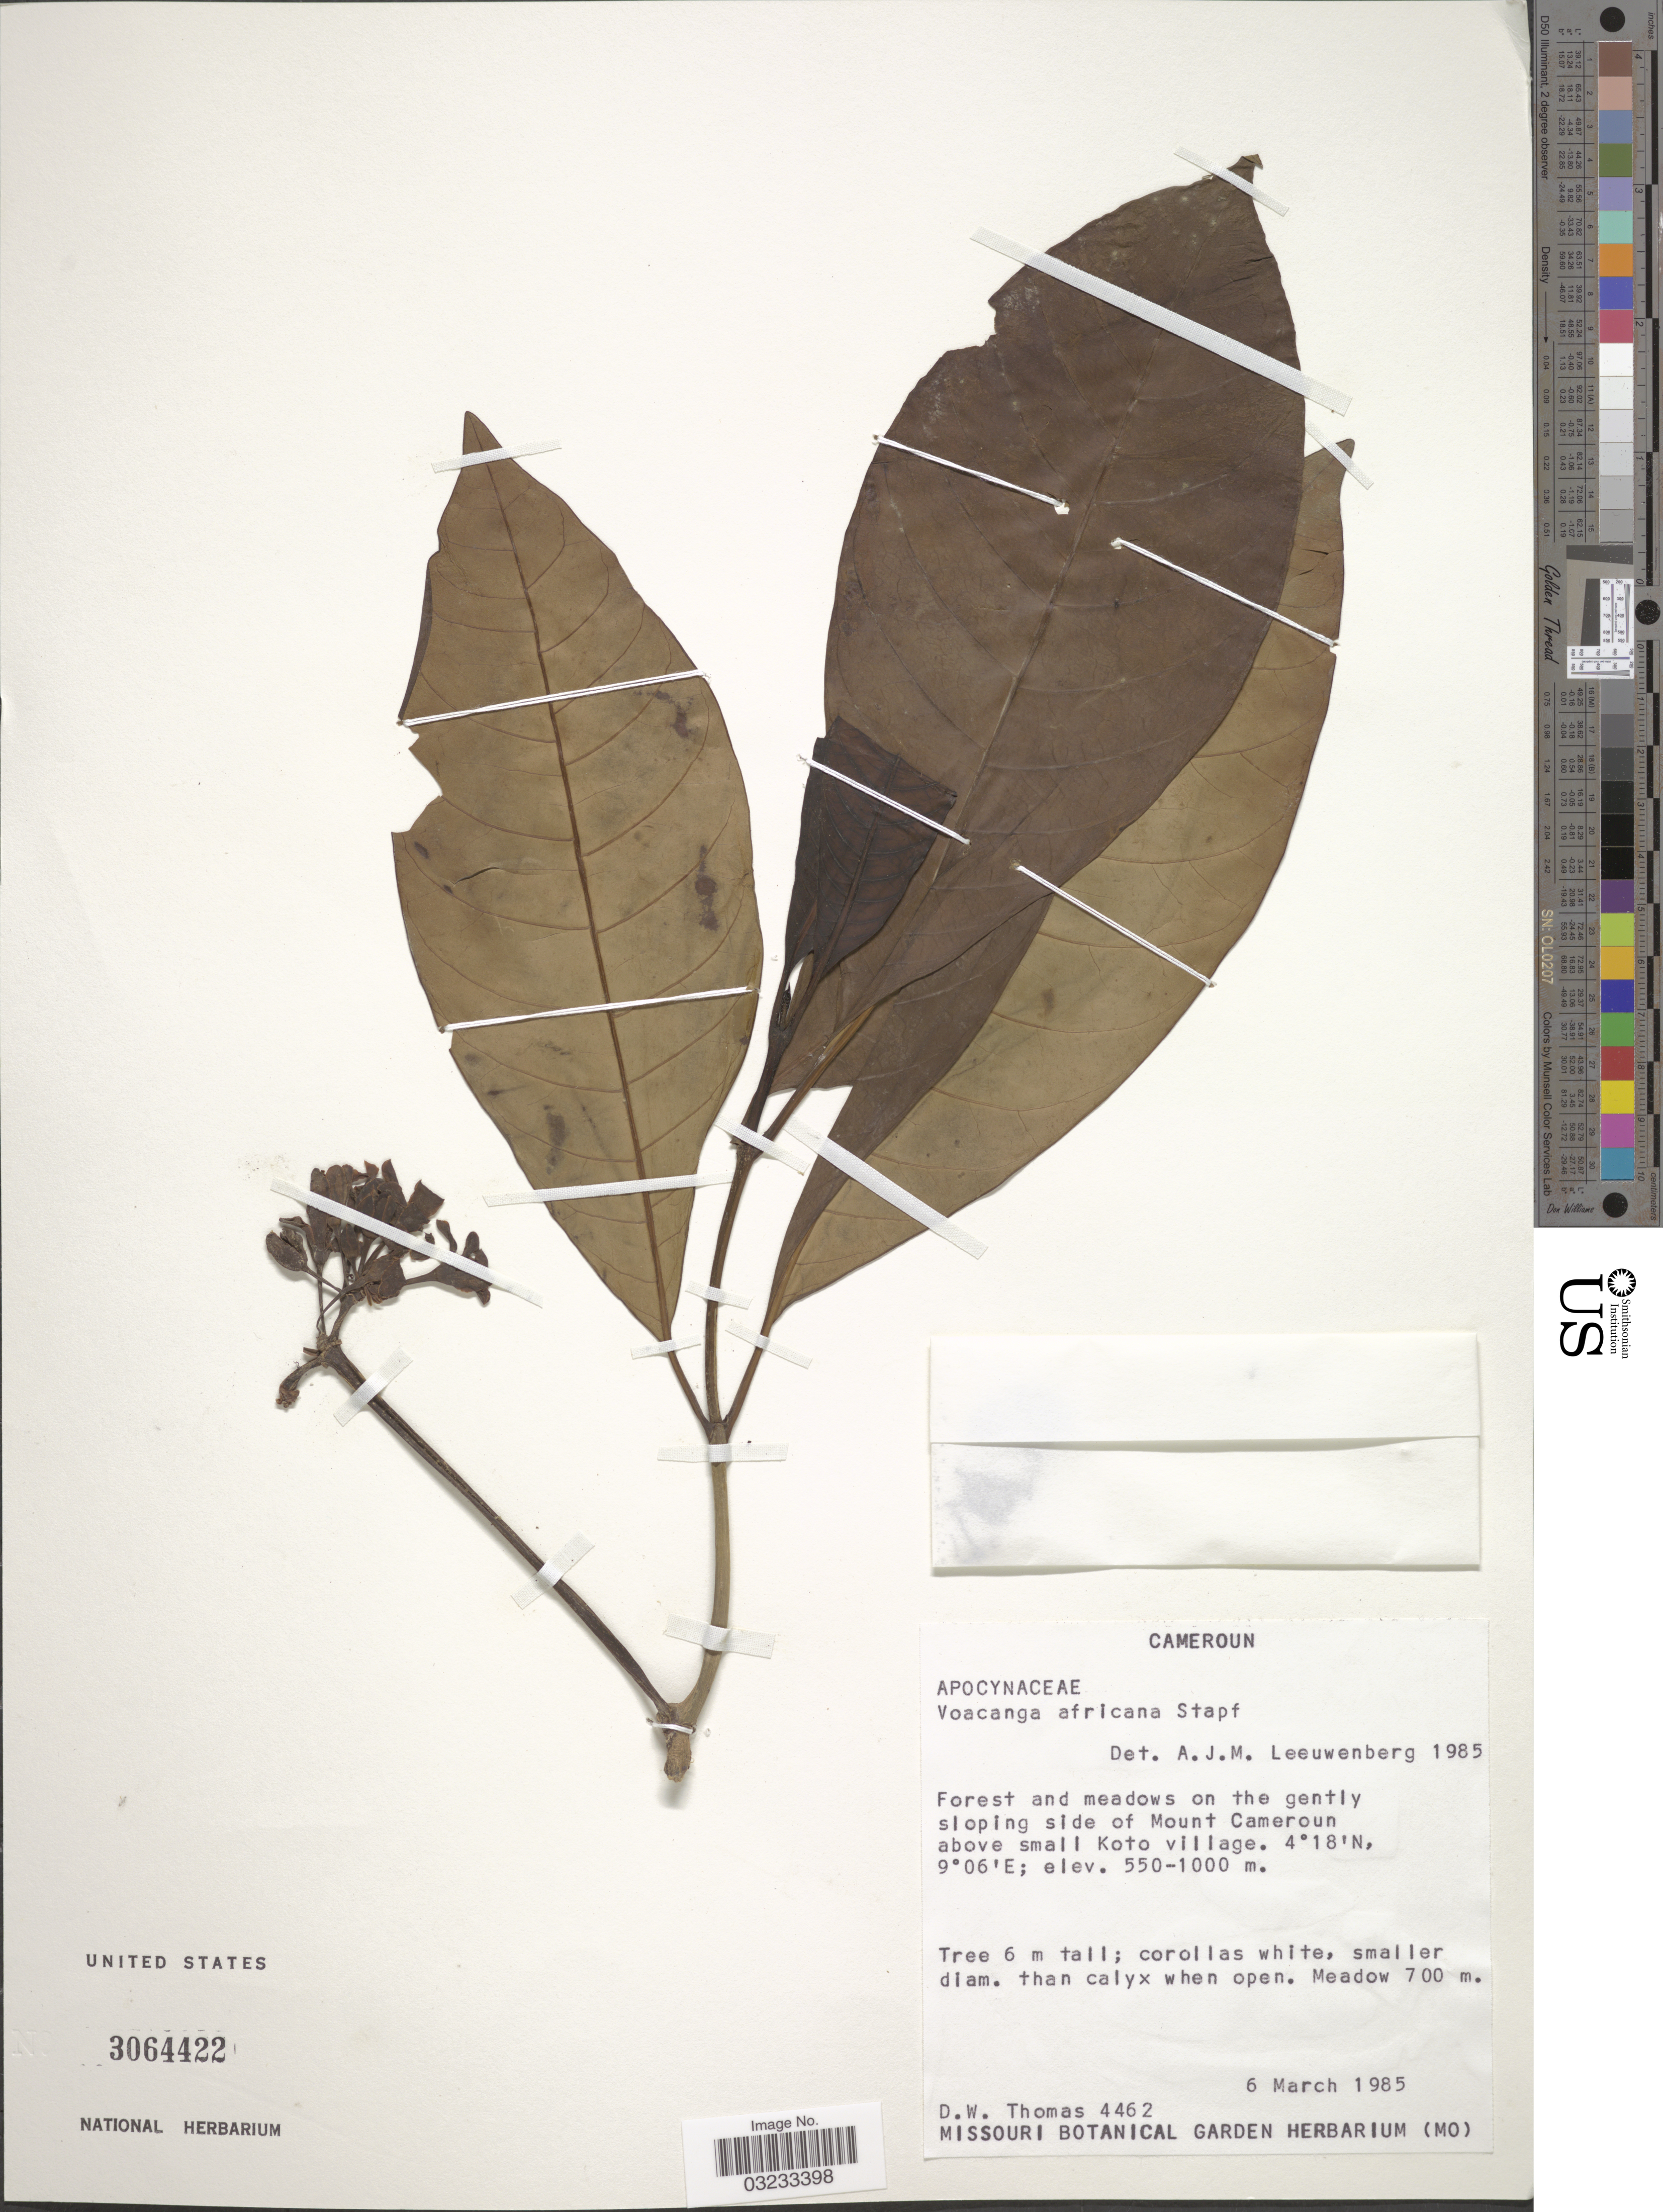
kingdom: Plantae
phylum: Tracheophyta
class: Magnoliopsida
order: Gentianales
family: Apocynaceae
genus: Voacanga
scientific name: Voacanga africana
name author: Stapf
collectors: D. W. Thomas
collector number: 4462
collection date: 1985-03-06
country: Cameroon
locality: Forest and meadows on the gently sloping side of Mount Cameroun above small Koto village.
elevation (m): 550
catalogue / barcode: US 3064422